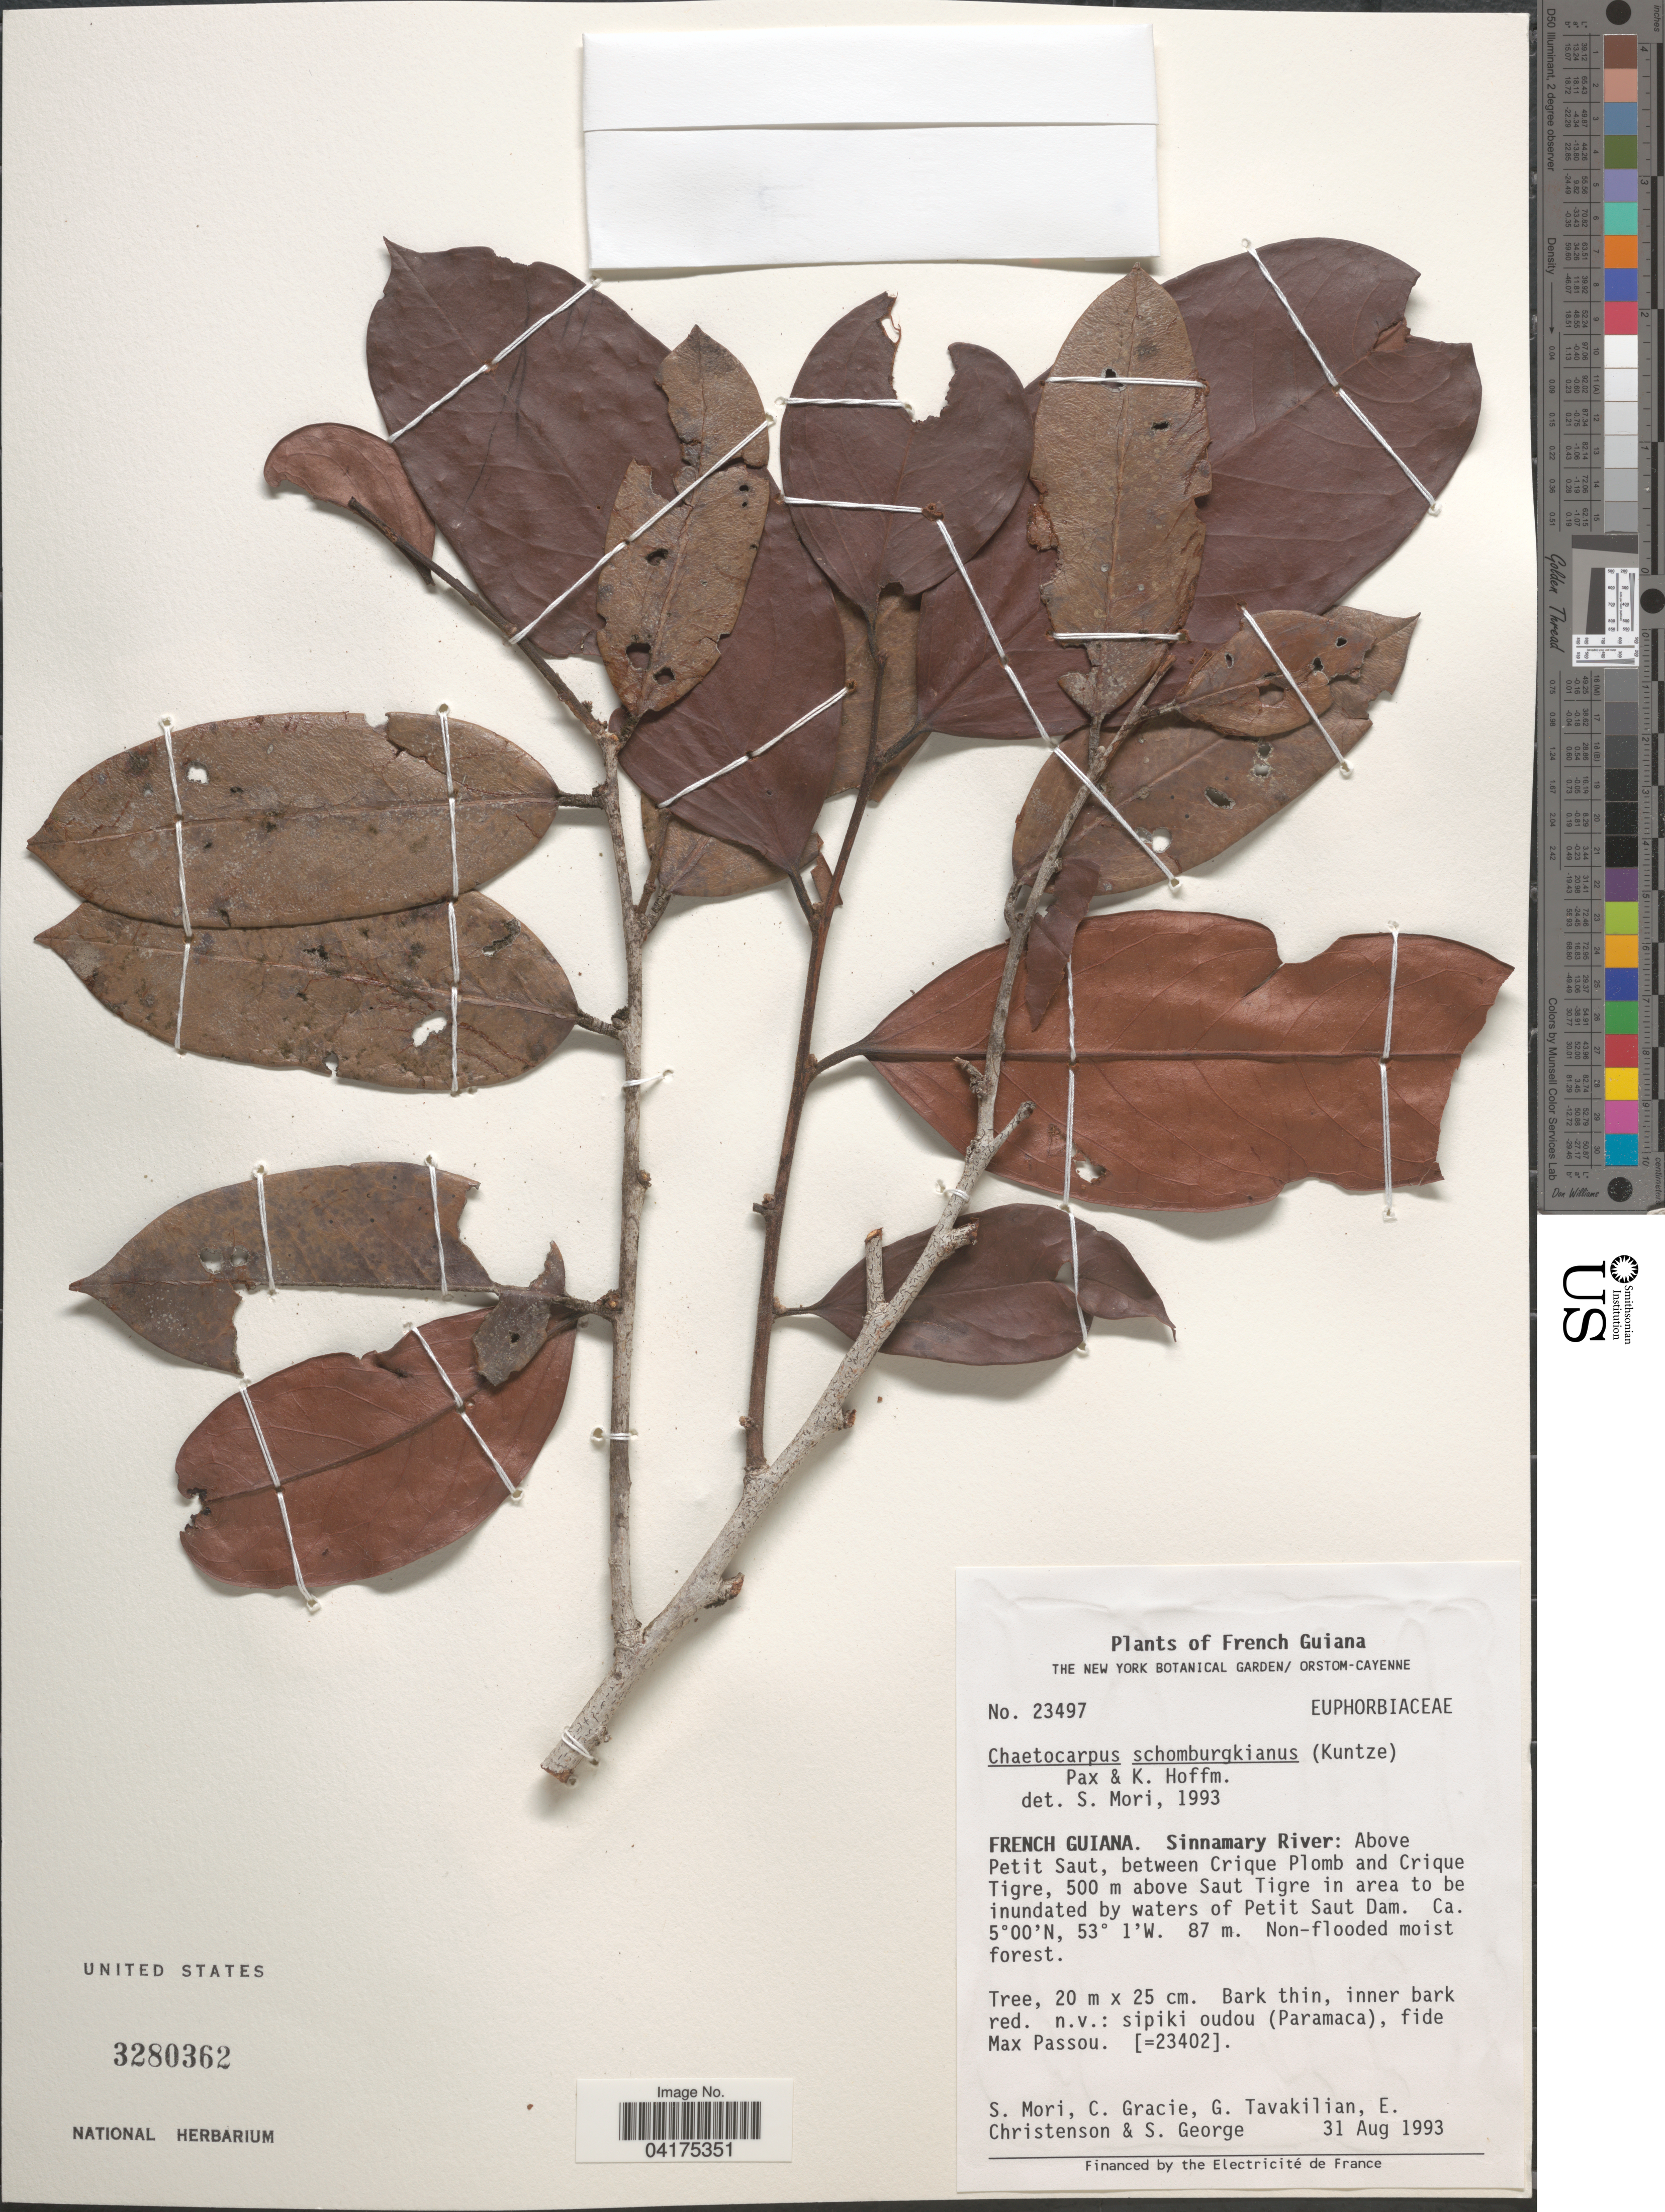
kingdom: Plantae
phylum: Tracheophyta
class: Magnoliopsida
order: Malpighiales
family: Peraceae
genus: Chaetocarpus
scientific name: Chaetocarpus schomburgkianus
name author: (Kuntze) Pax & K. Hoffm.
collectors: S. Mori, C. A. Gracie, G. Tavakilian, E. Christenson & S. George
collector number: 23497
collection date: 1993-08-31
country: French Guiana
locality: Sinnamary River: Above Petit Saut, between Crique Plomb and Crique Tigre, 500 m above Saut Tigre in area to be inundated by waters of Petit Saut Dam.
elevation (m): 87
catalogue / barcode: US 3280362